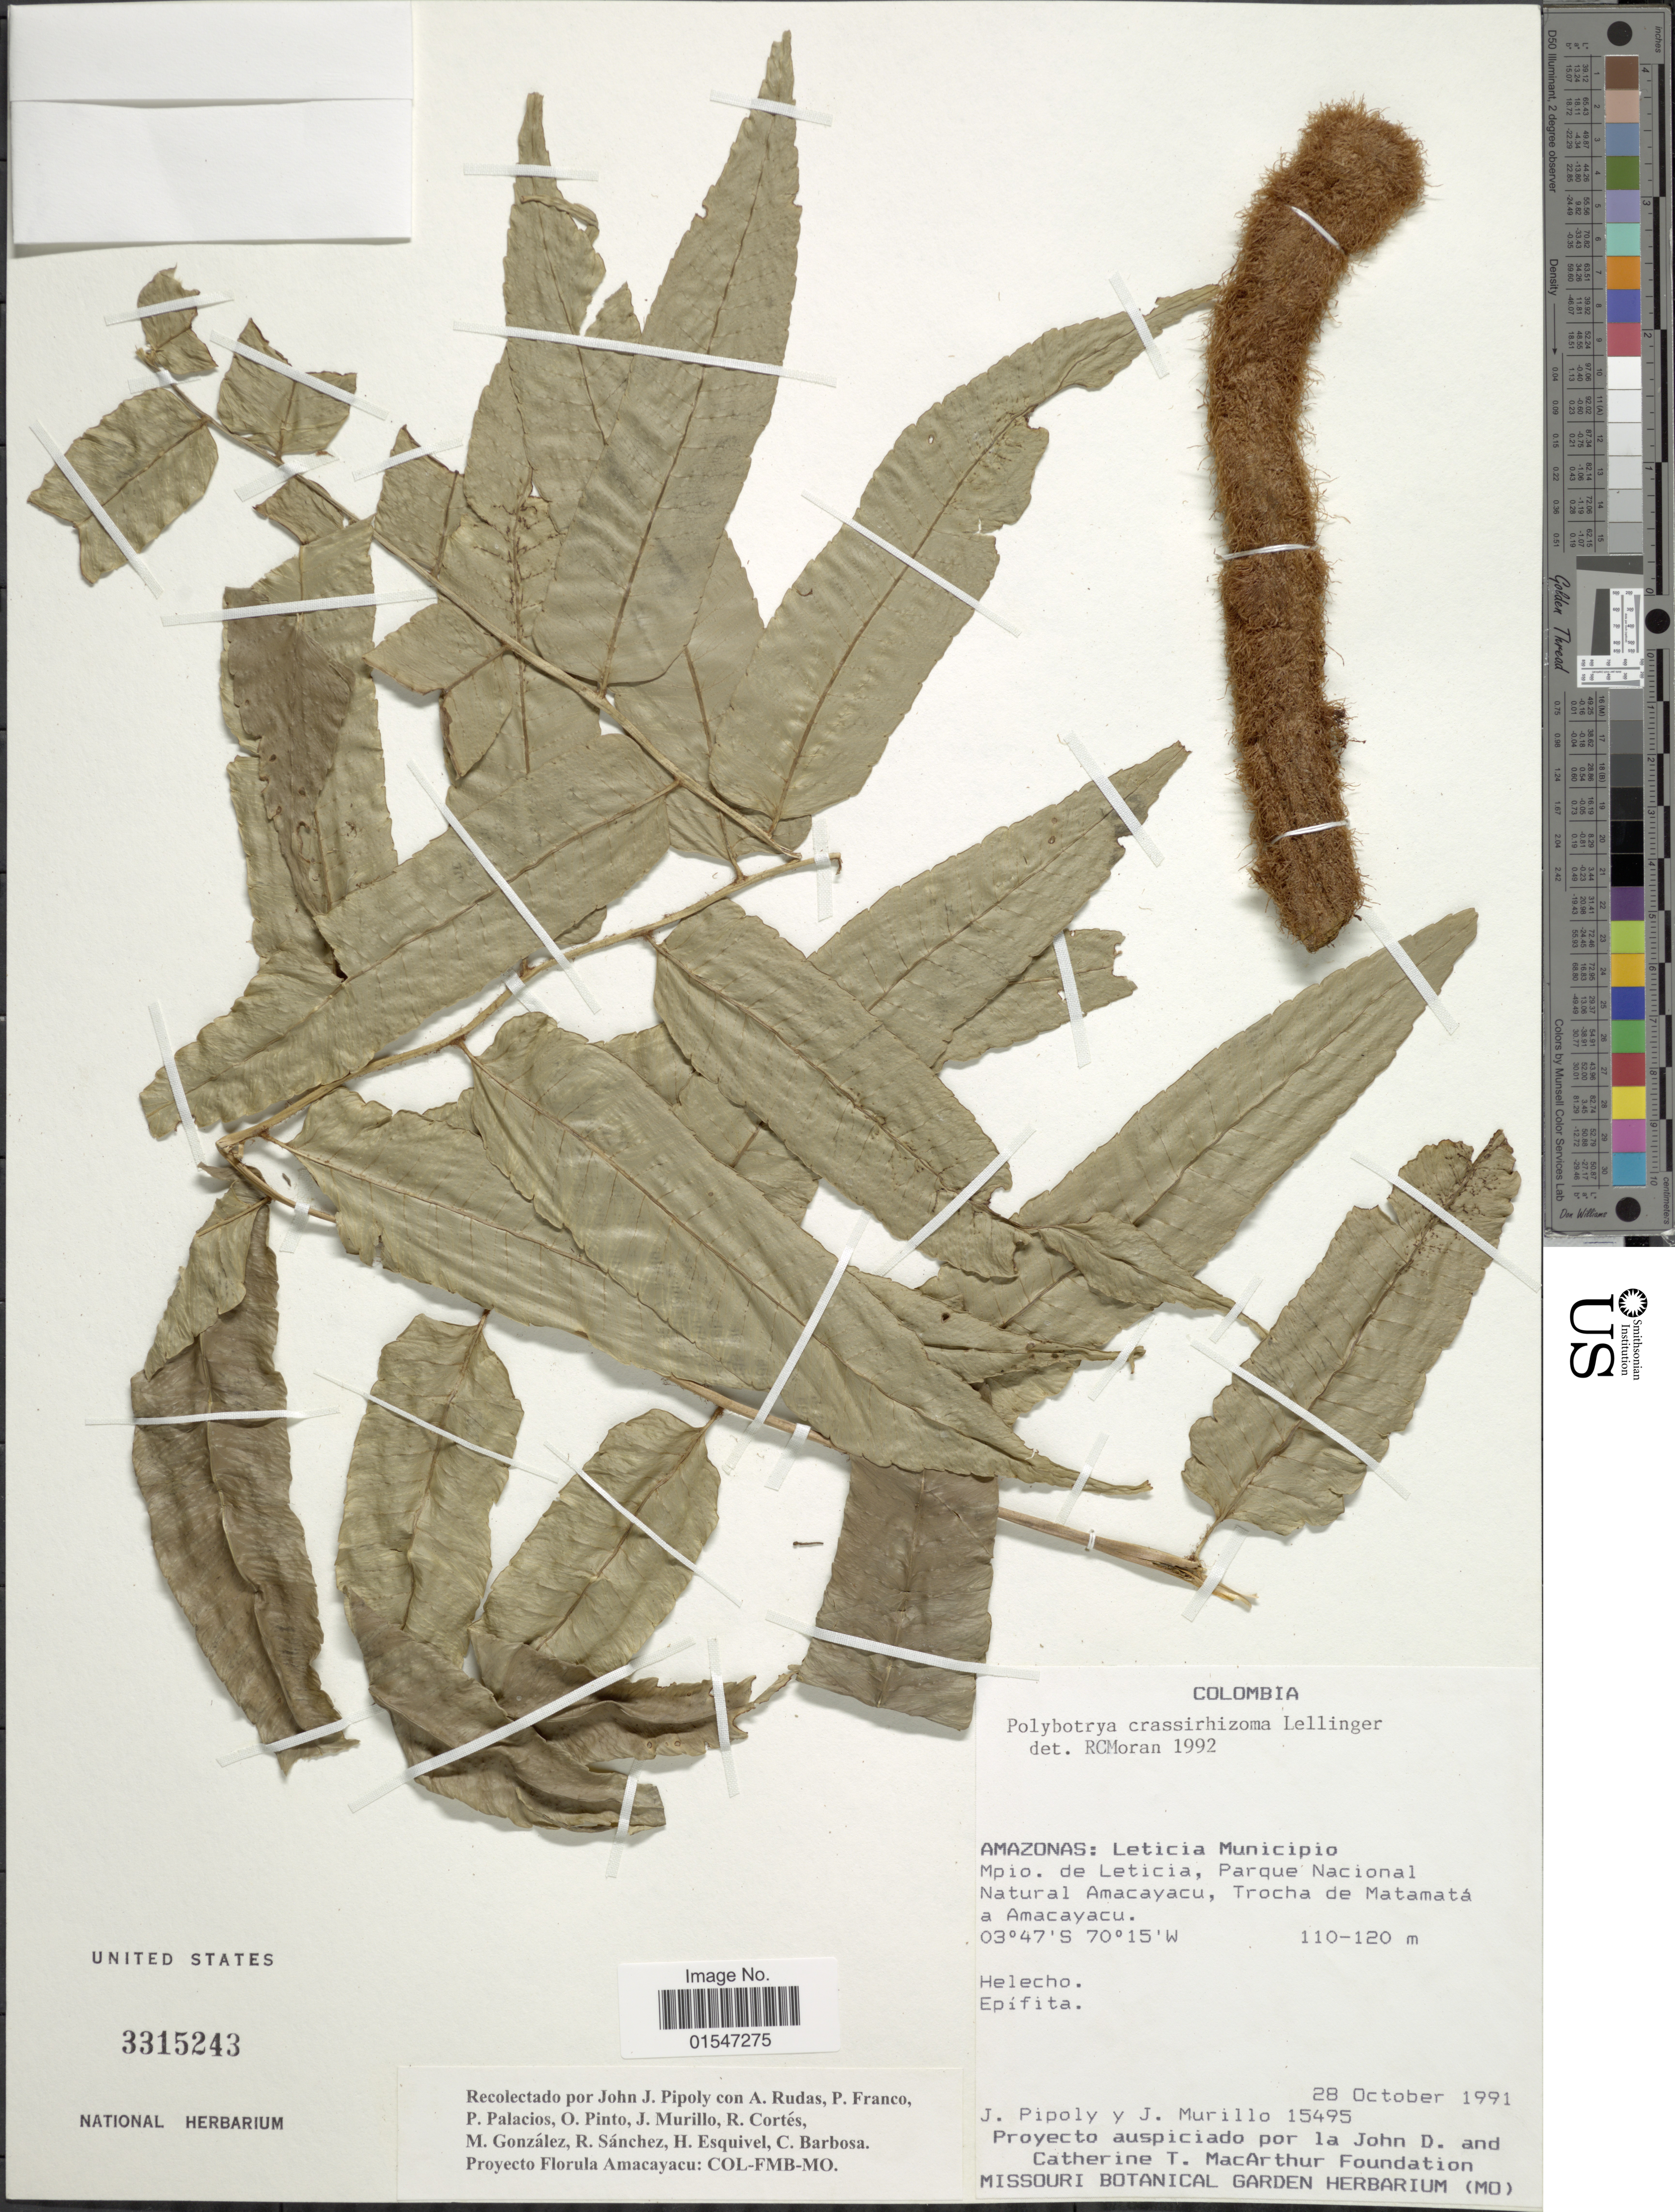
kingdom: Plantae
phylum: Tracheophyta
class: Polypodiopsida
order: Polypodiales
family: Dryopteridaceae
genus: Polybotrya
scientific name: Polybotrya crassirhizoma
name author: Lellinger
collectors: J. J. Pipoly & J. C. Murillo-A.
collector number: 15495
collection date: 1991-11-28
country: Colombia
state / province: Amazônas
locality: Leticia Municipio, Mpio, de Leticia, Parque Nacional natural Amacayacu, Trocha de Matamatá a Amacayacu, Helecho, Epífita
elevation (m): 110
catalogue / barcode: US 3315243